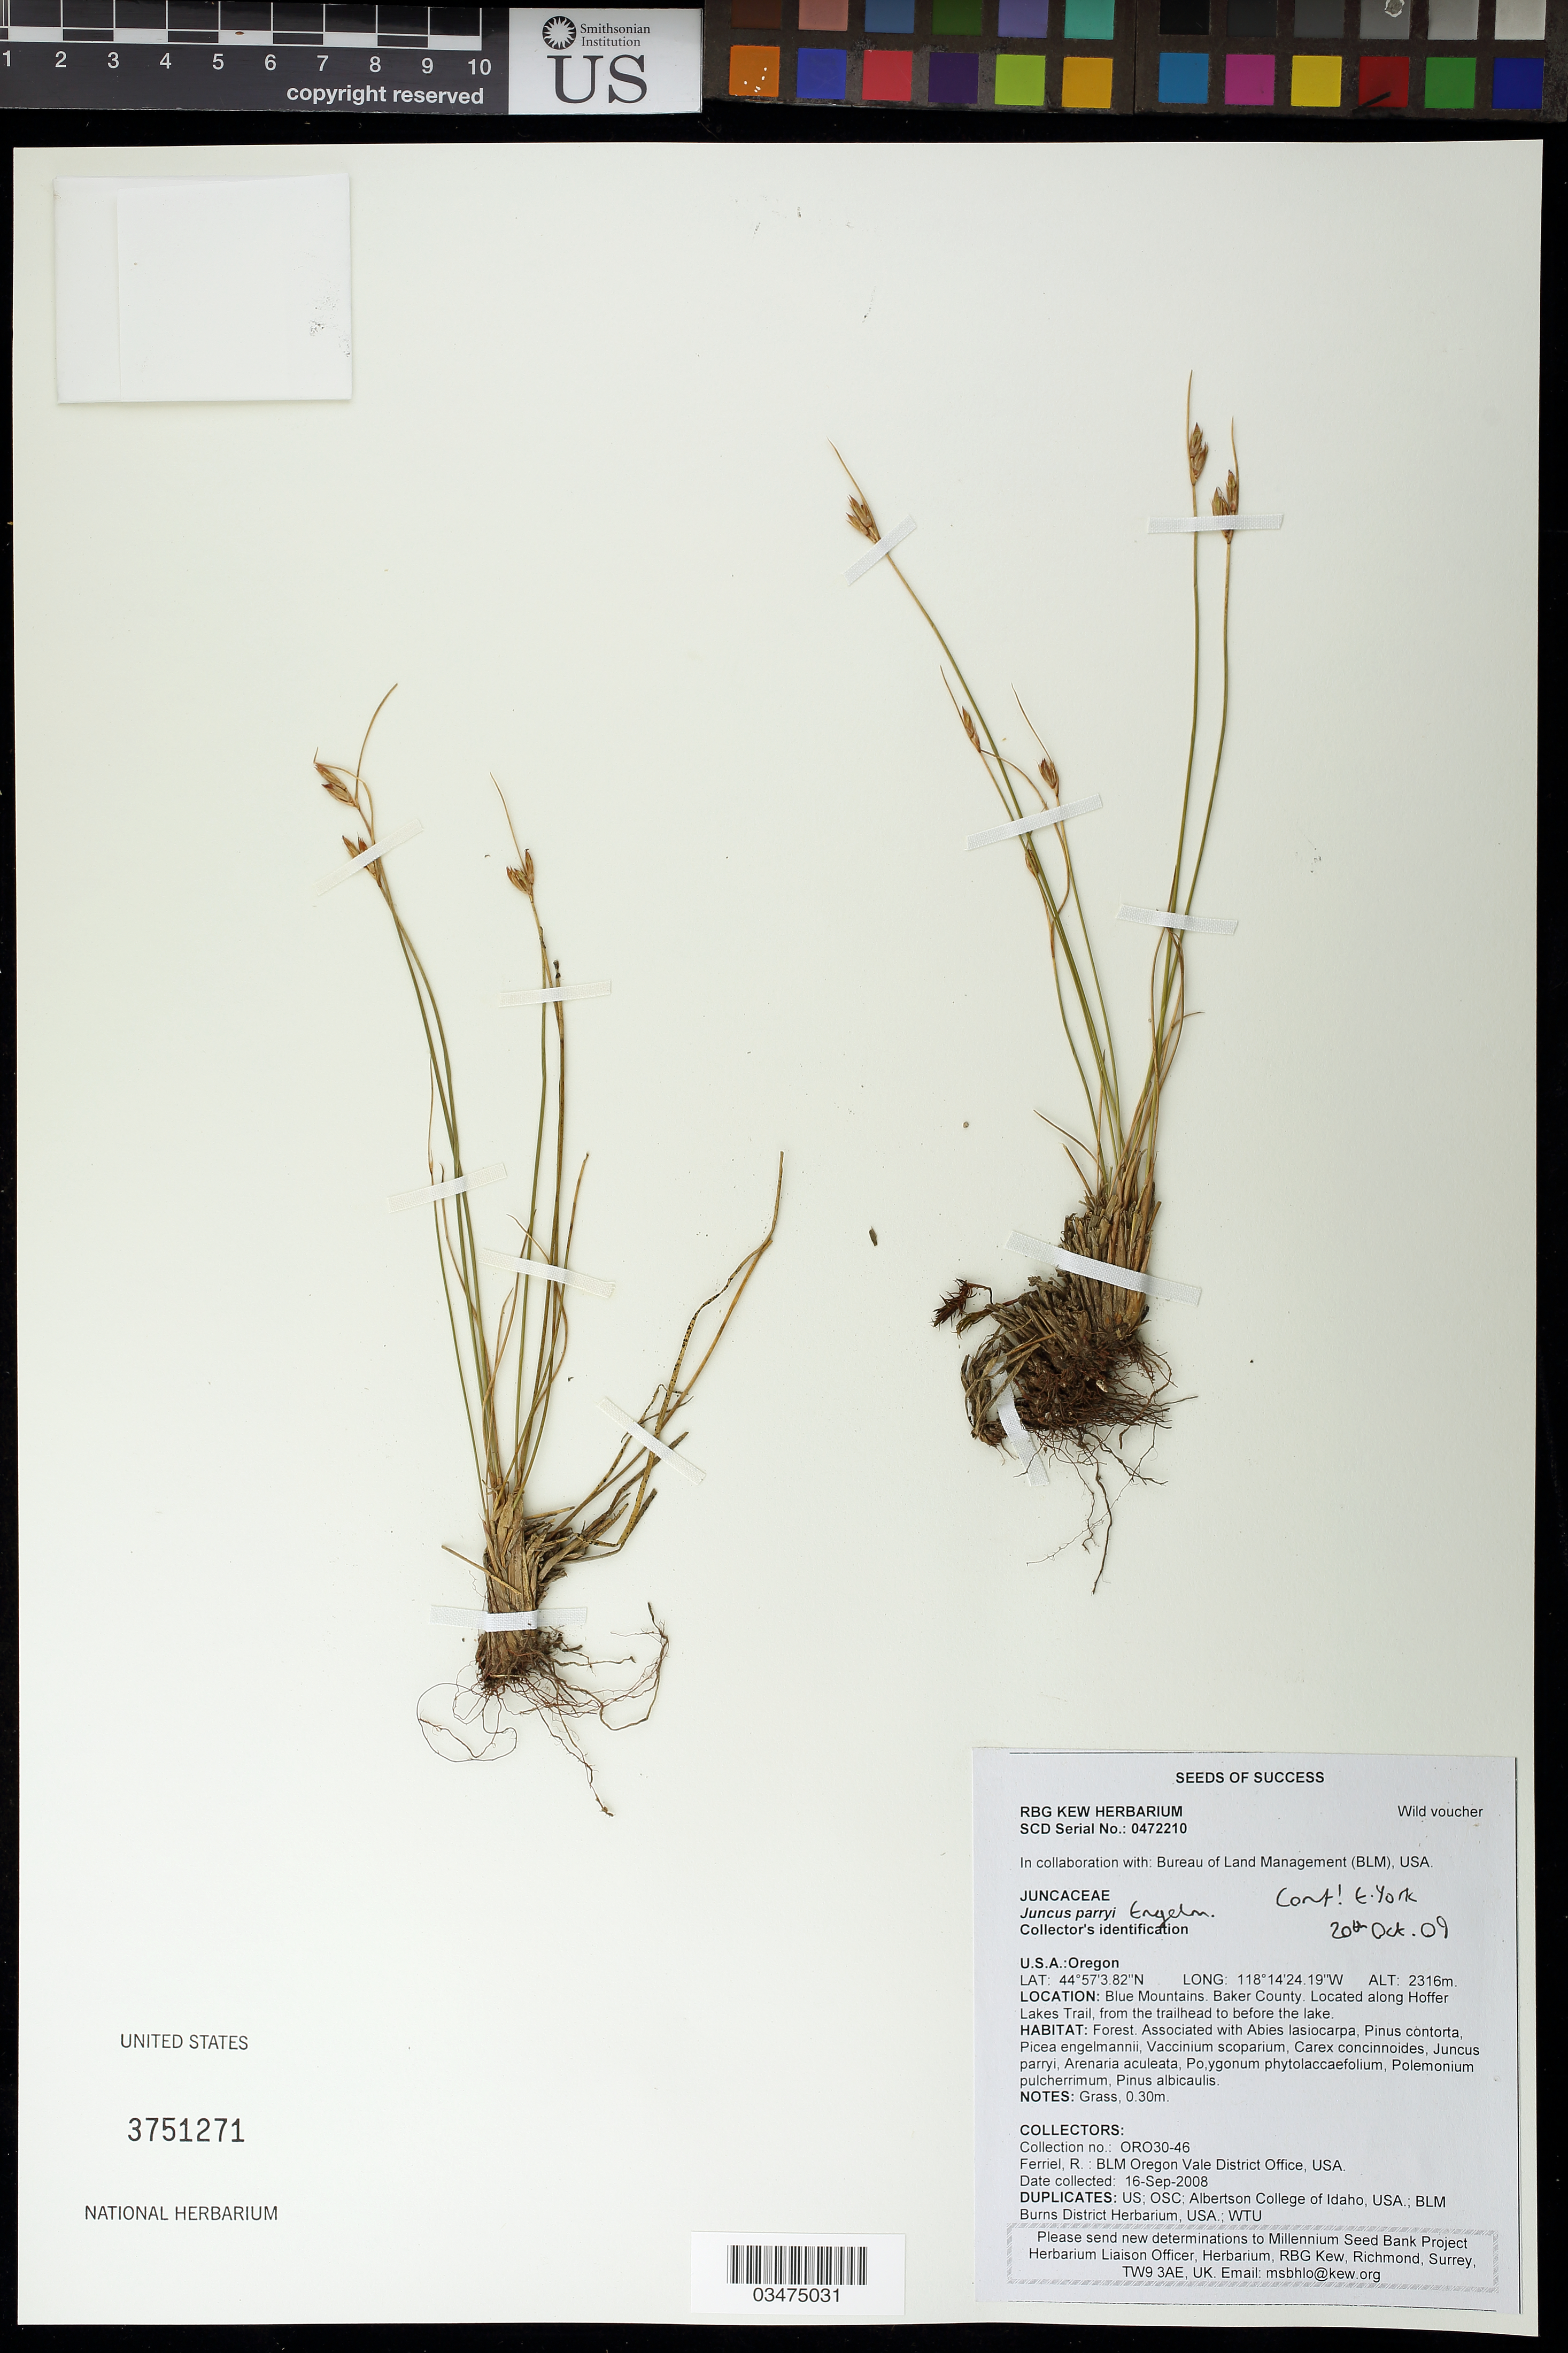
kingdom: Plantae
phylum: Tracheophyta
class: Liliopsida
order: Poales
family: Juncaceae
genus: Juncus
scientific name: Juncus parryi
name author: Engelm.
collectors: R. Ferriel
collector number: ORO30-46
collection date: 2008-09-16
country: United States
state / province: Oregon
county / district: Baker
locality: Blue Mts. Along Hoffer Lakes Trail, from the trailhead to before the lake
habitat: Forest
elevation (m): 2316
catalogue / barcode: US 3751271